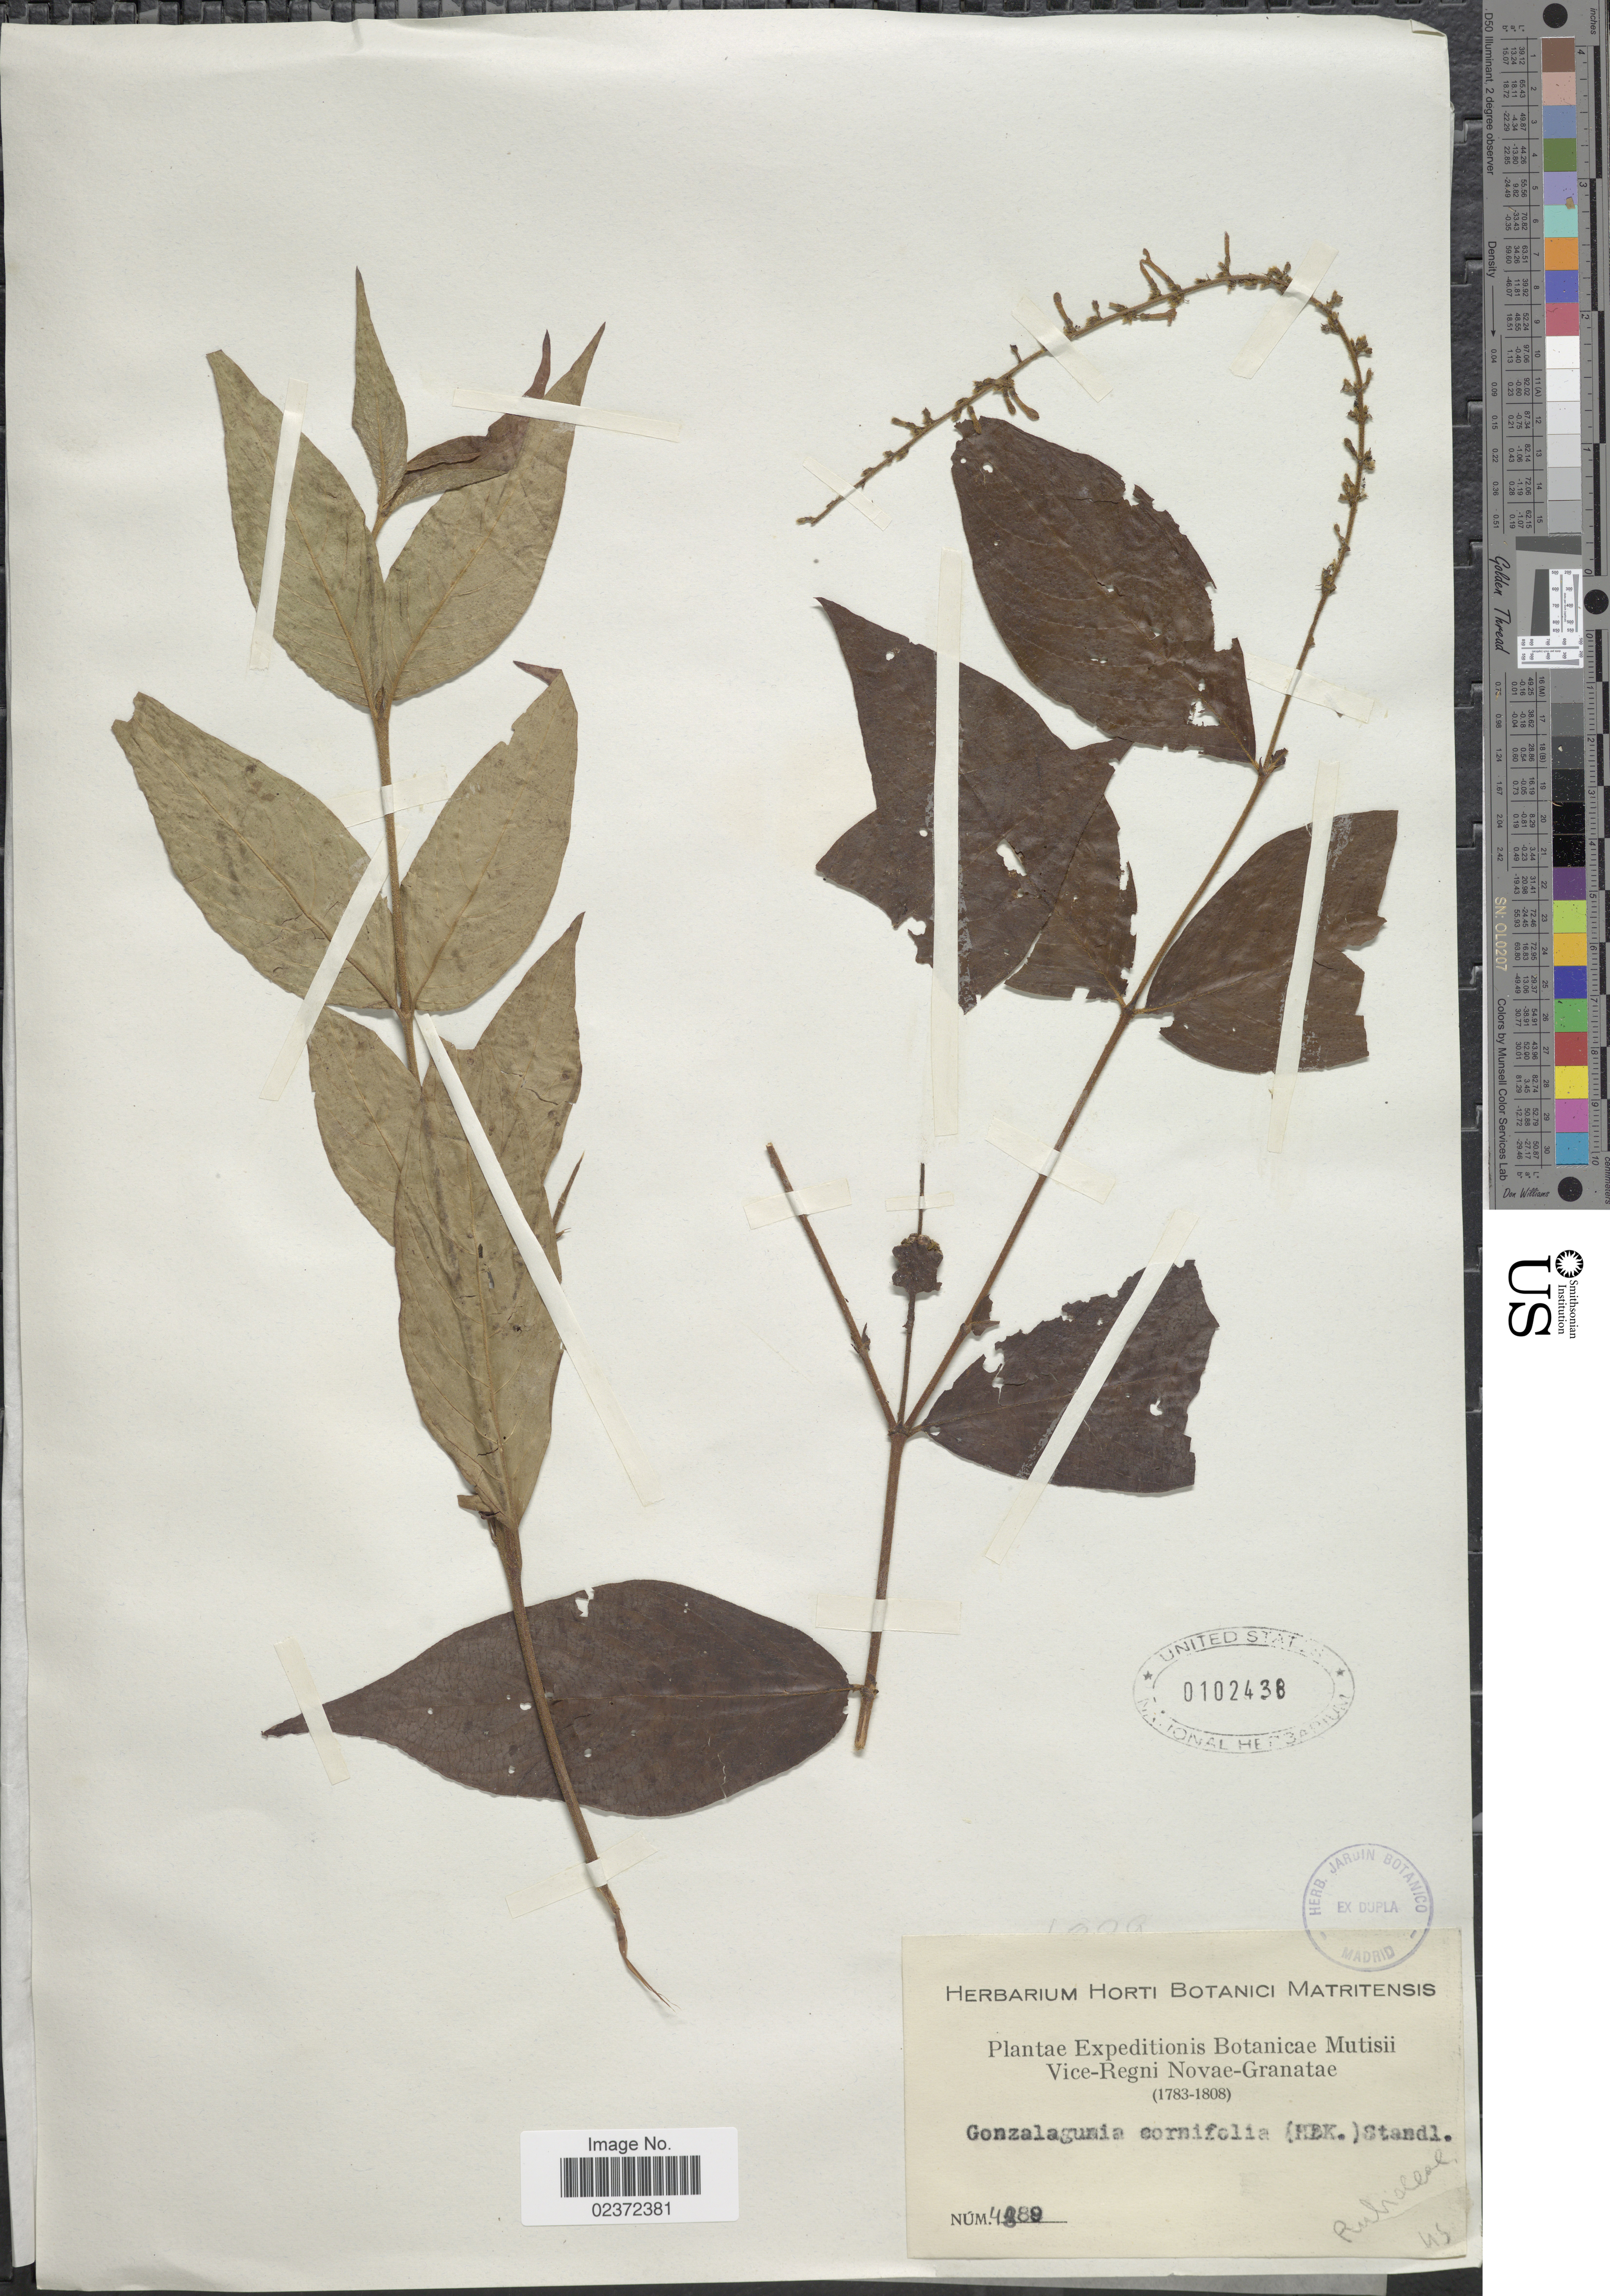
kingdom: Plantae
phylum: Tracheophyta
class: Magnoliopsida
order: Gentianales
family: Rubiaceae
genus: Gonzalagunia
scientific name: Gonzalagunia cornifolia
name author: (Kunth) Standl.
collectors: ex herb. Horti Botanici Matritensis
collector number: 4389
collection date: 1783/1808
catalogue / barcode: US 102438